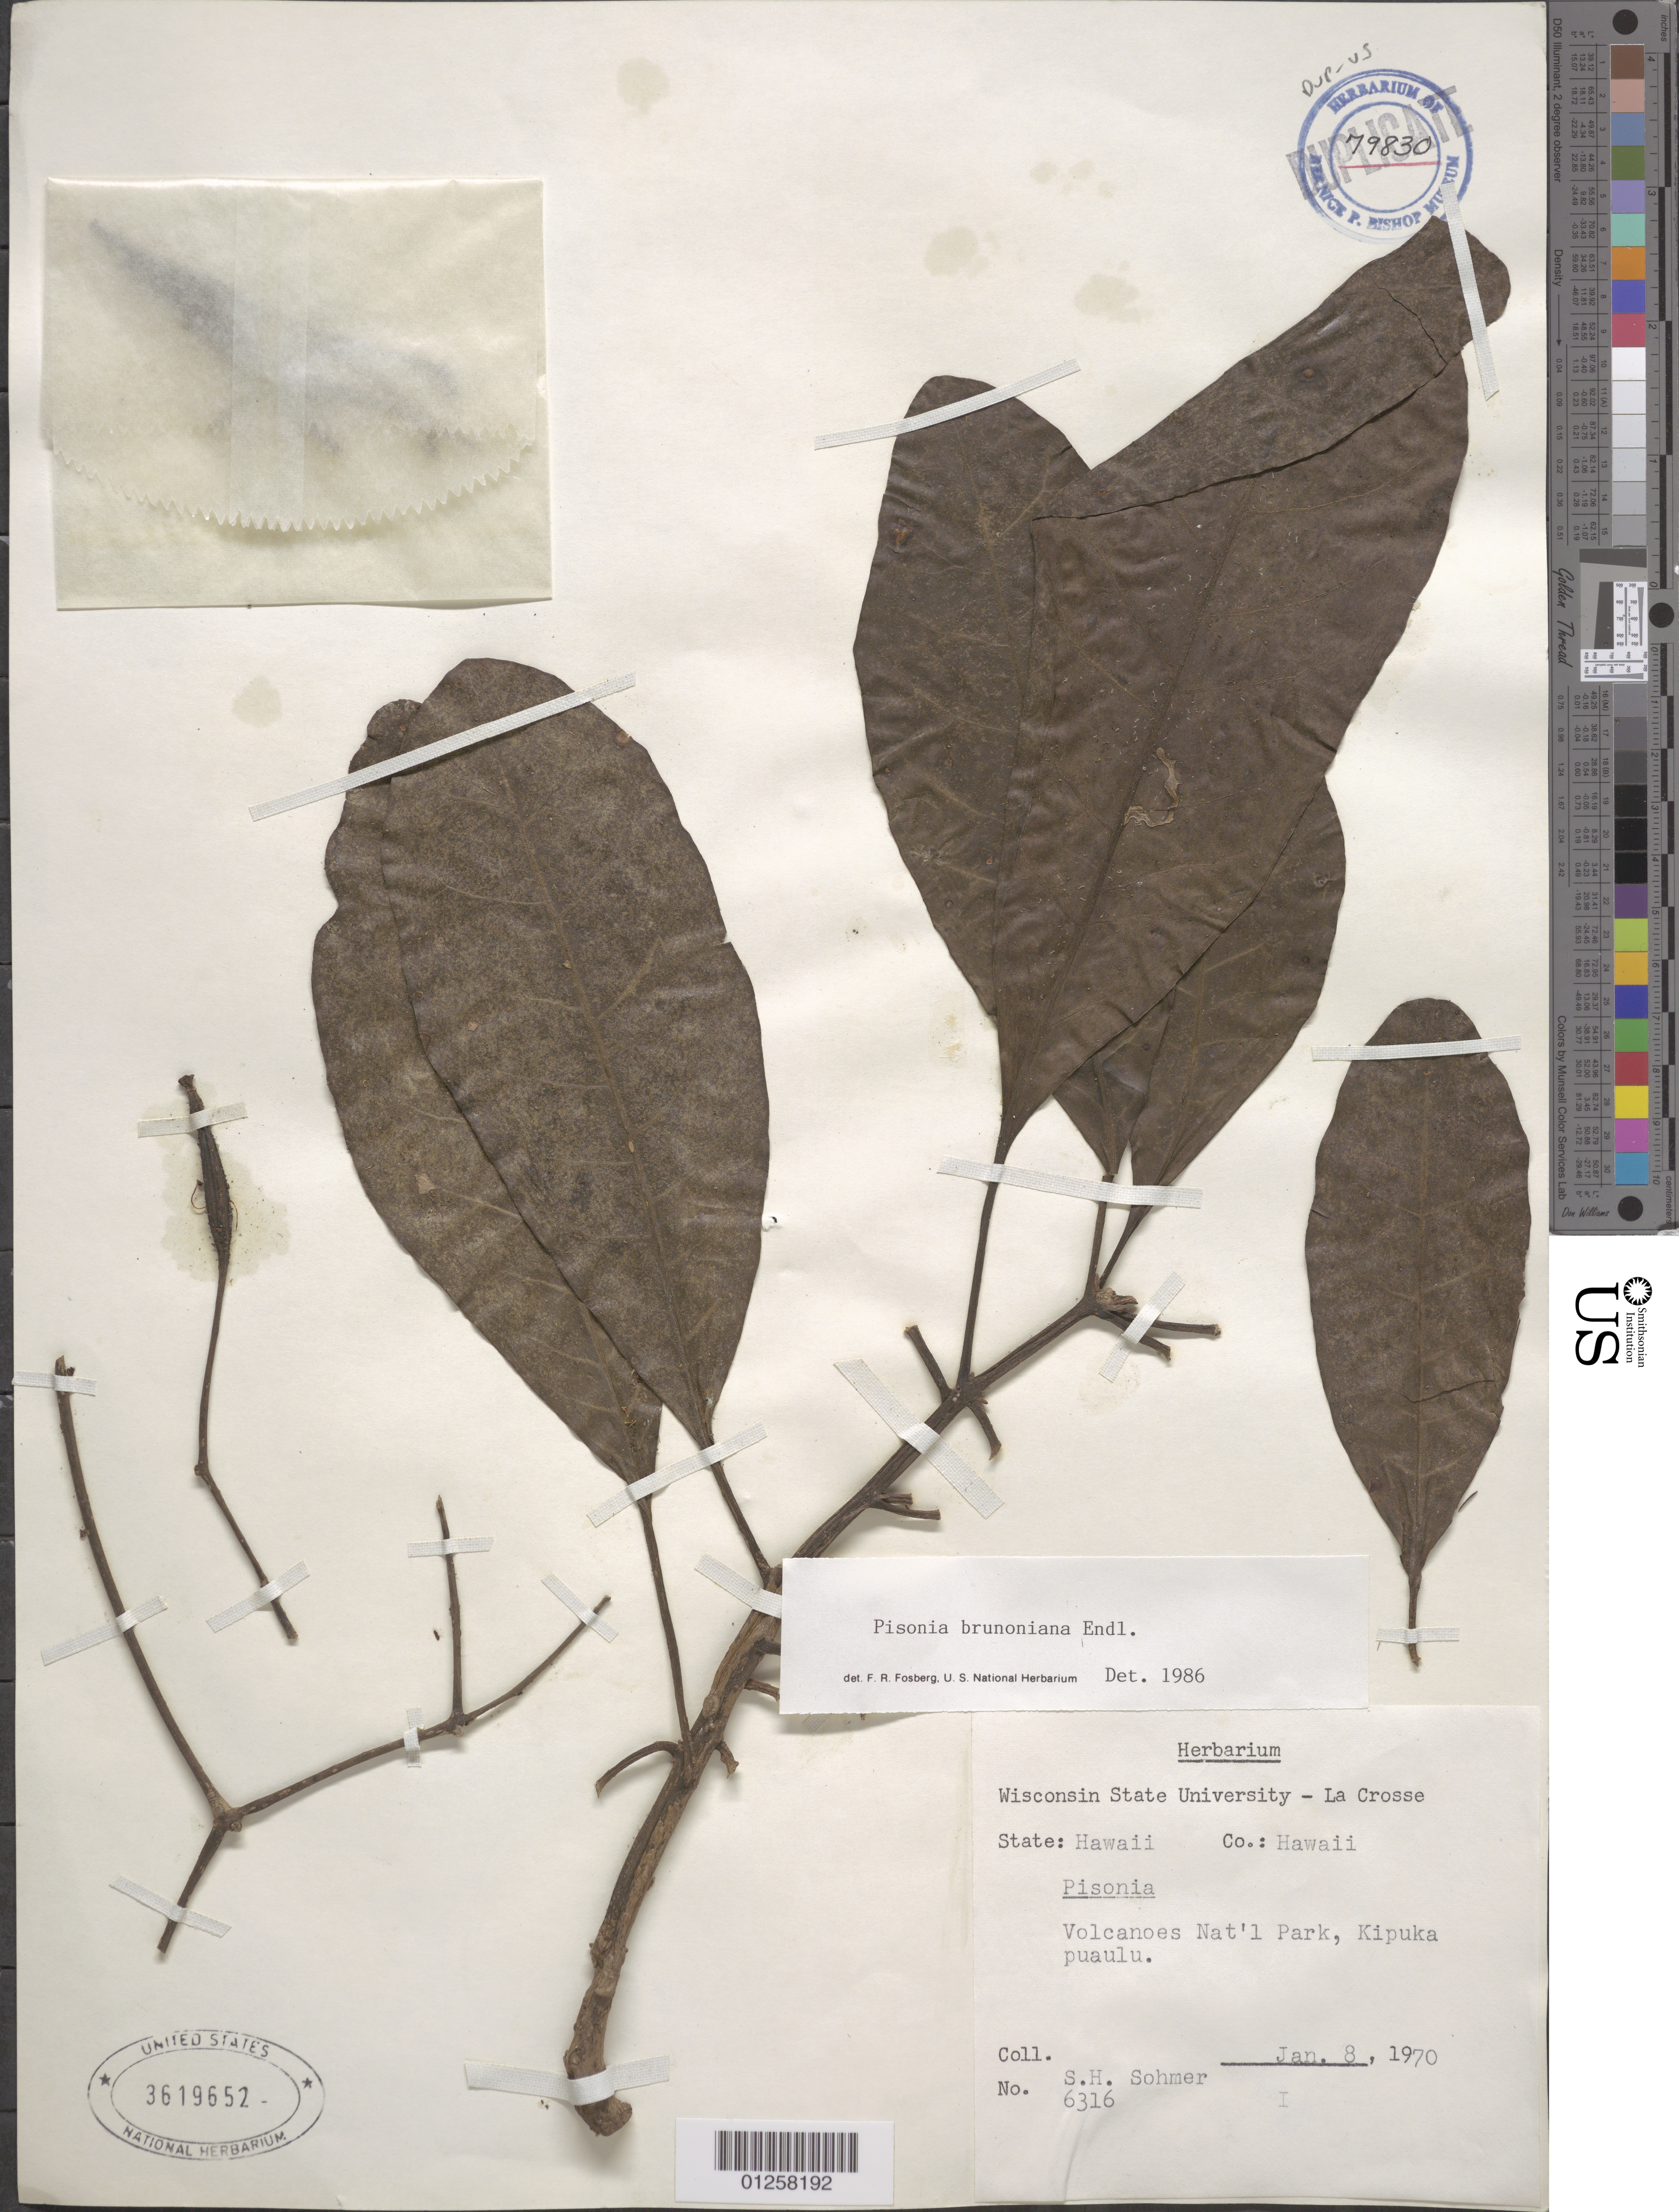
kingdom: Plantae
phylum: Tracheophyta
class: Magnoliopsida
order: Caryophyllales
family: Nyctaginaceae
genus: Ceodes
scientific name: Ceodes brunoniana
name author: (Endl.) Skottsb.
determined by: Wagner, W. L., (BOT), Smithsonian Institution - National Museum of Natural History (UNITED STATES)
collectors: S. H. Sohmer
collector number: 6316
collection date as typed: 8 Jan 1970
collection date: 1970-01-08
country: United States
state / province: Hawaii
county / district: Hawaii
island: Hawaii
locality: Volcanoes Nat'l Park, Kipuka puaulu.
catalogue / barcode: US 3619652